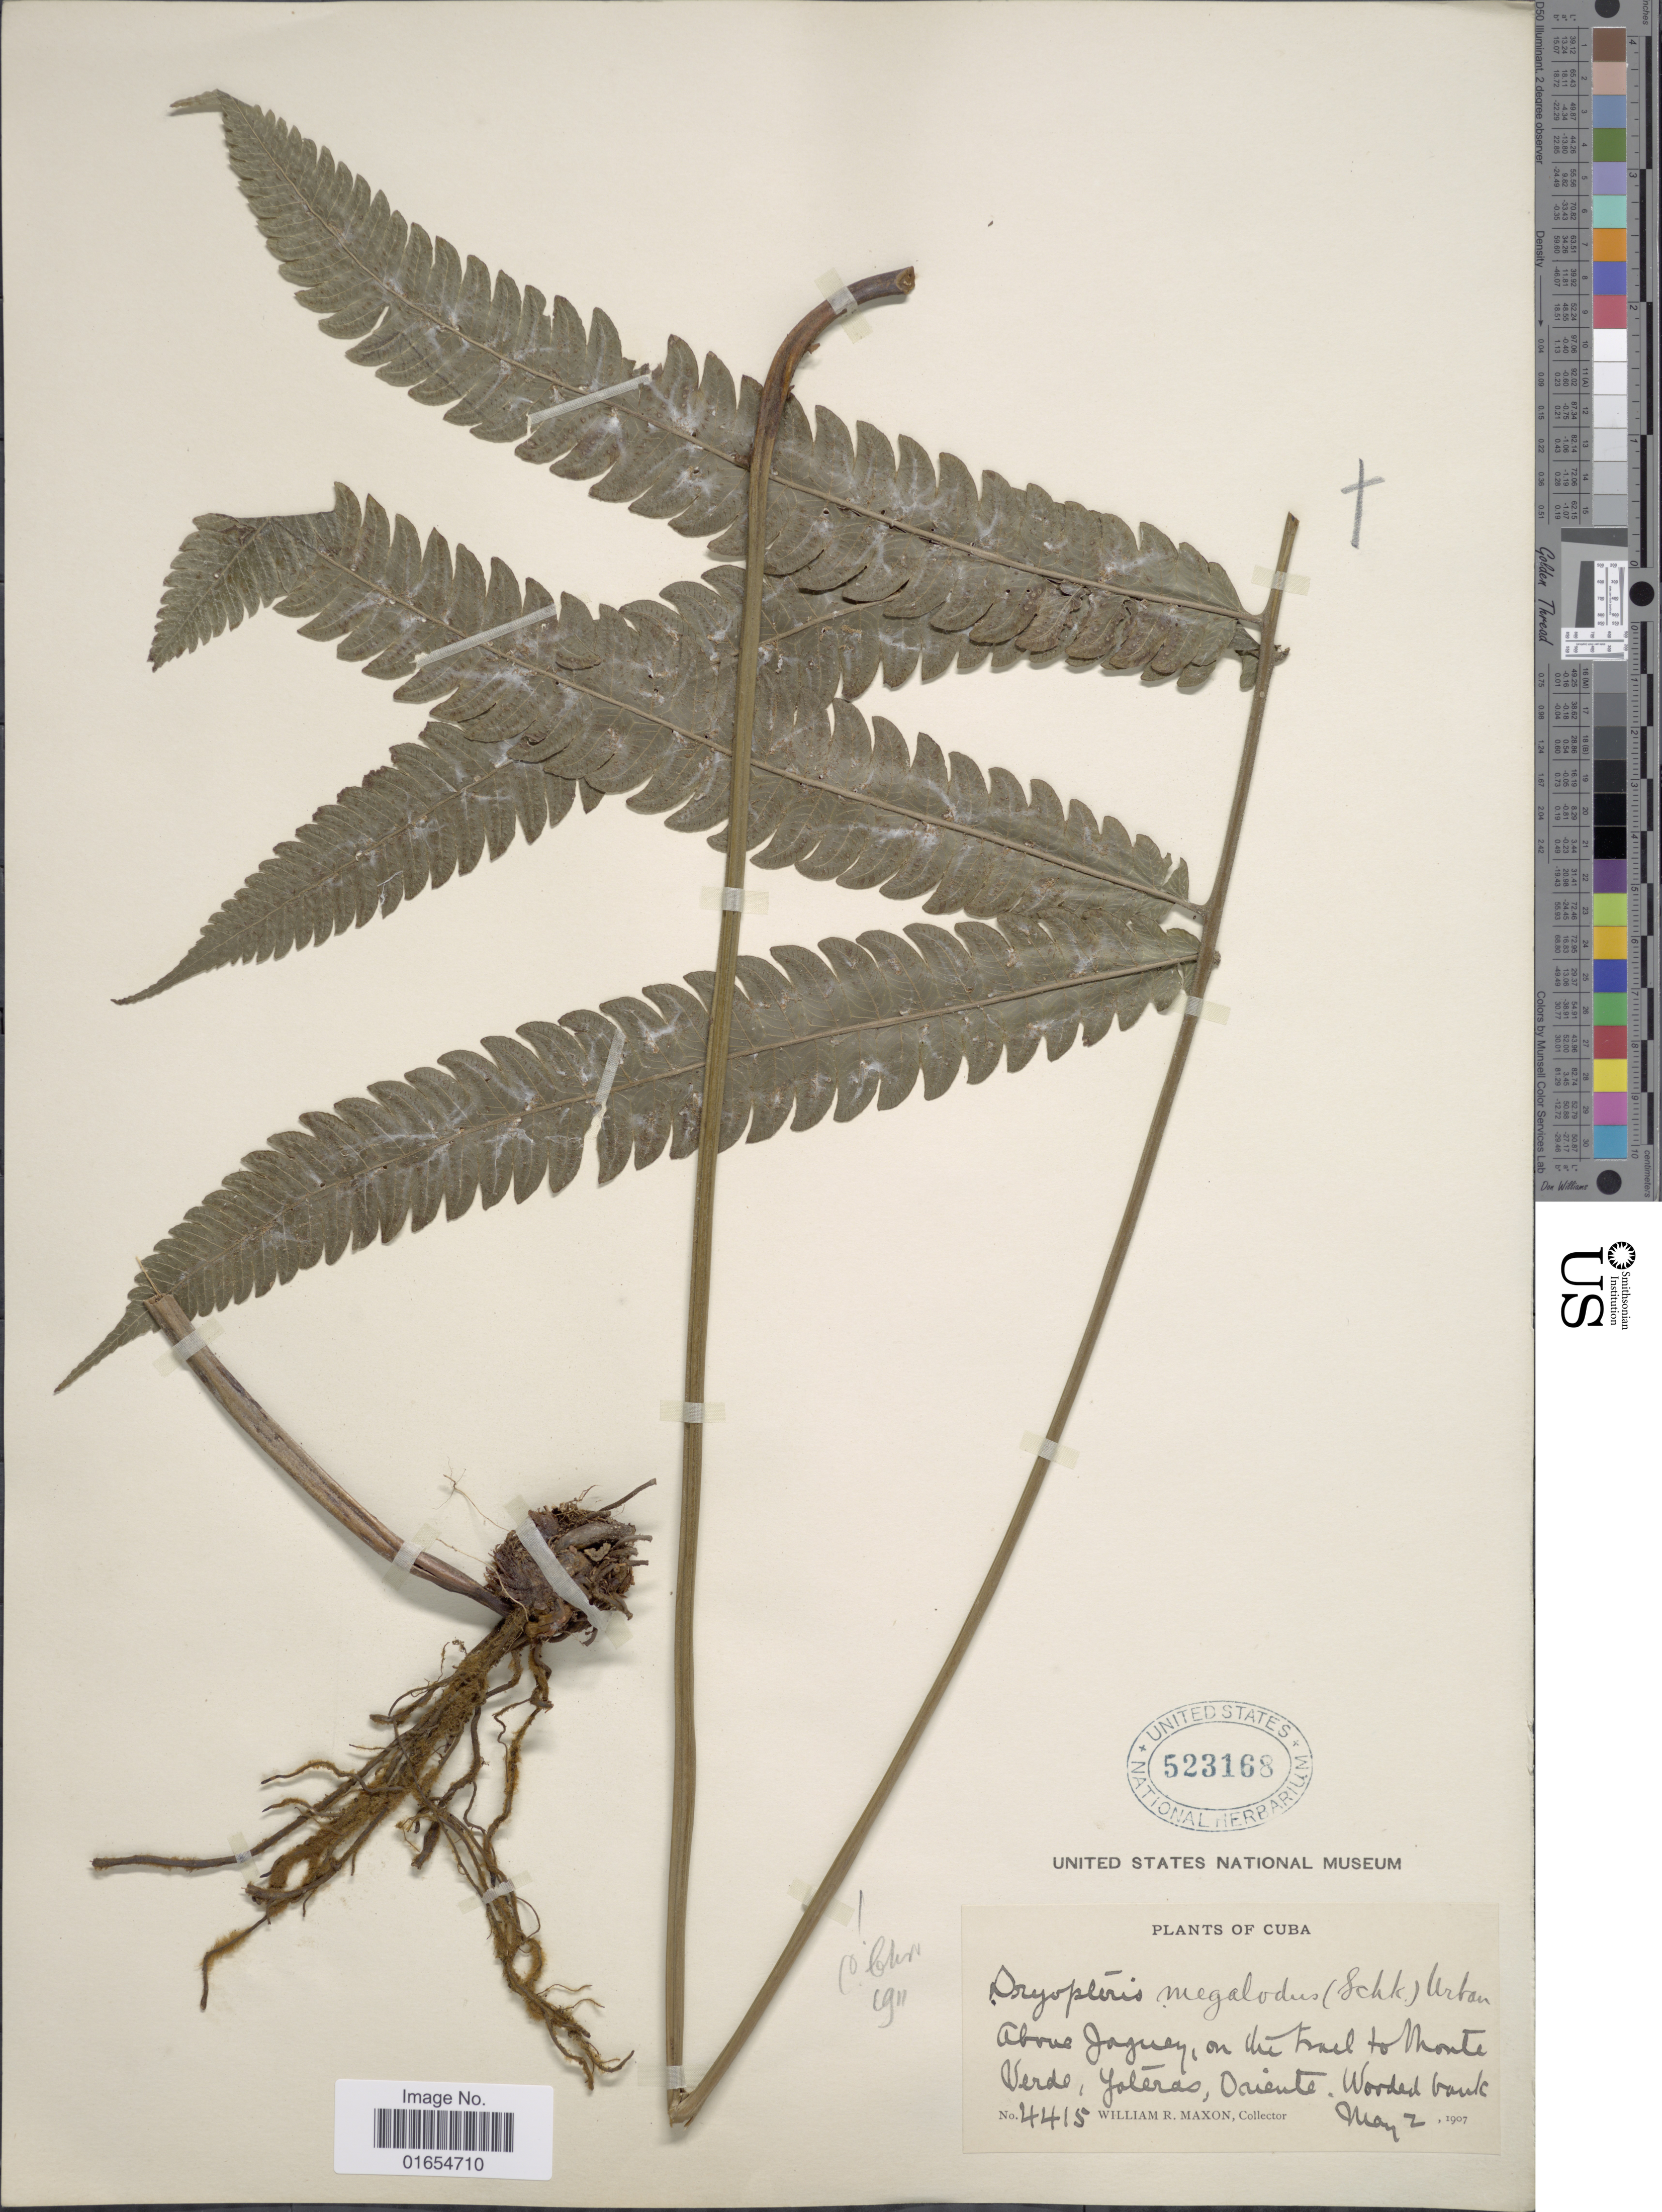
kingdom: Plantae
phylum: Tracheophyta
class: Polypodiopsida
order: Polypodiales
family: Thelypteridaceae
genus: Goniopteris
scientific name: Goniopteris pennata (Poir.) comb. nov., ined 2015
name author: (Poir.)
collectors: W. R. Maxon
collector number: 4415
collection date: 1907-05-02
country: Cuba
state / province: Oriente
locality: Above Jaguey, on the trail to Monte Verde, Yateras, wooded bank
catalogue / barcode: US 523168